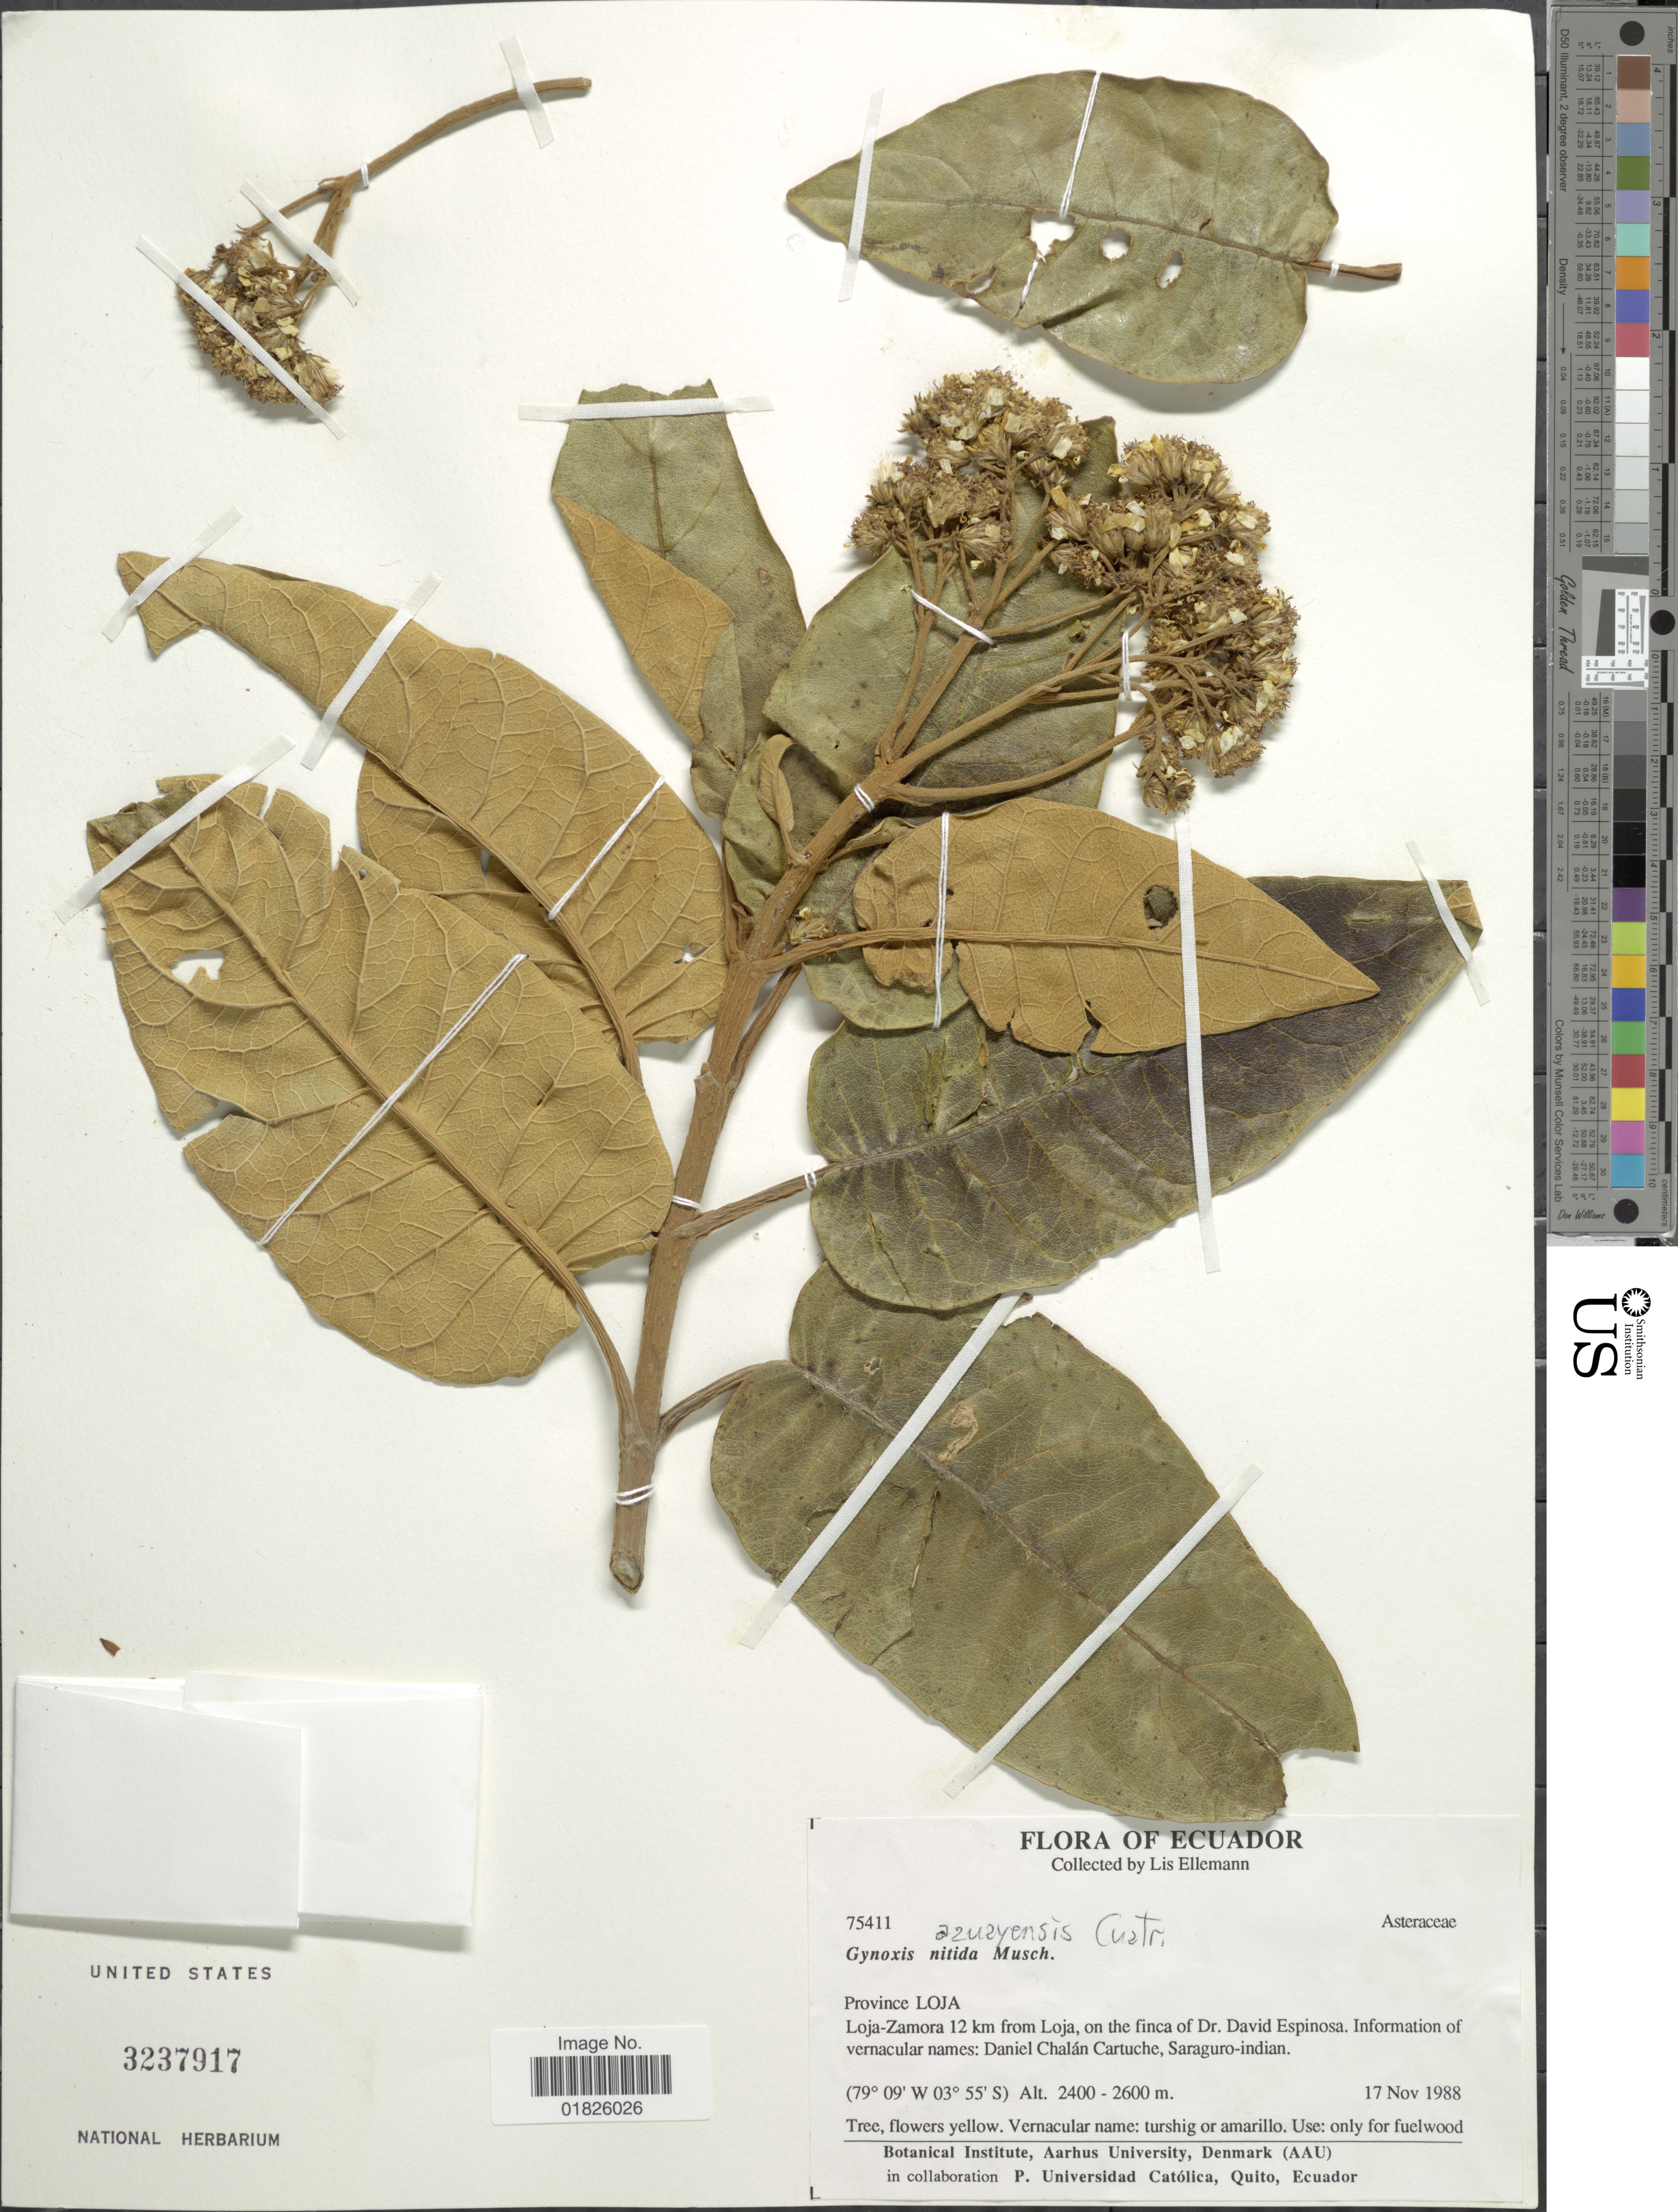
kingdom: Plantae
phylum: Tracheophyta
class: Magnoliopsida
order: Asterales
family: Asteraceae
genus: Gynoxys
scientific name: Gynoxys azuayensis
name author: Cuatrec.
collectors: L. Ellemann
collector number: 75411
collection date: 1988-11-17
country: Ecuador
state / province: Loja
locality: Loja-Zamora 12 km from Loja, on the finca of Dr. David Espinosa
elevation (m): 2400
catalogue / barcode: US 3237917